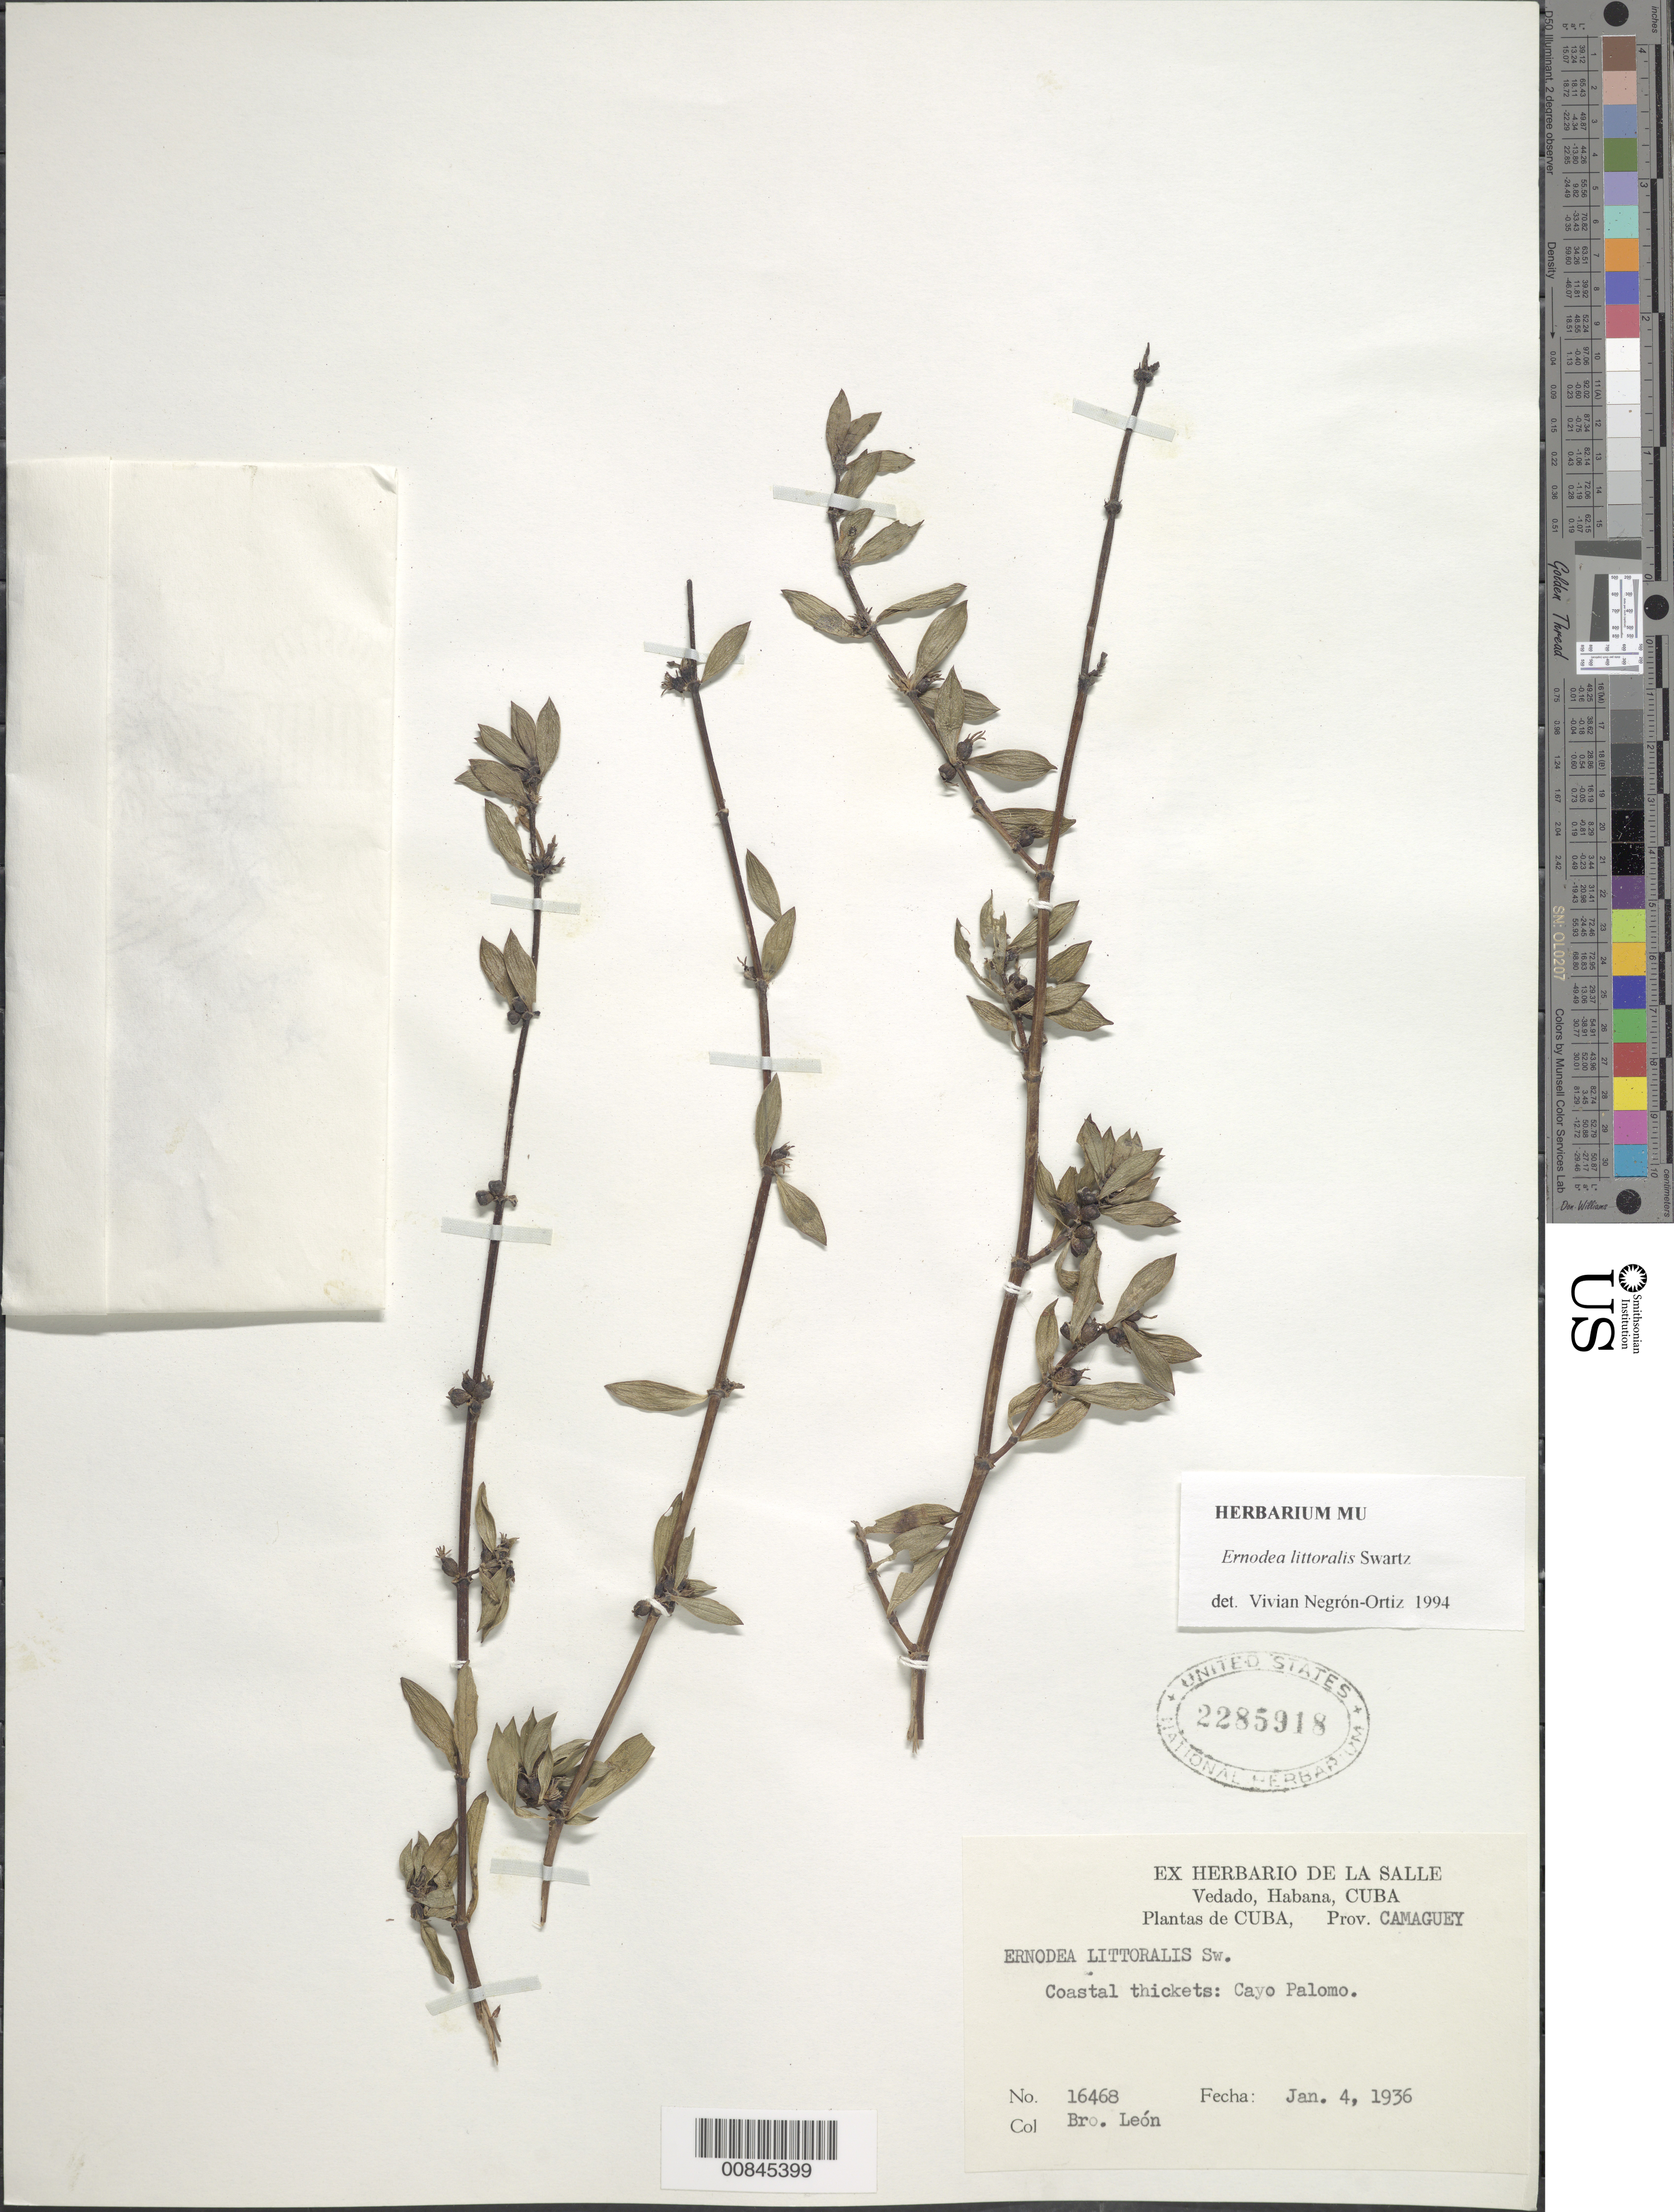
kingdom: Plantae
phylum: Tracheophyta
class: Magnoliopsida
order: Gentianales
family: Rubiaceae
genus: Ernodea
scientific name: Ernodea littoralis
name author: Sw.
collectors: Bro. León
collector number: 16468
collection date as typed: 04 Jan 1936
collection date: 1936-01-04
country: Cuba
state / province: Camaguey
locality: Cayo Palomo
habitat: Coastal thickets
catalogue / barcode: US 2285918